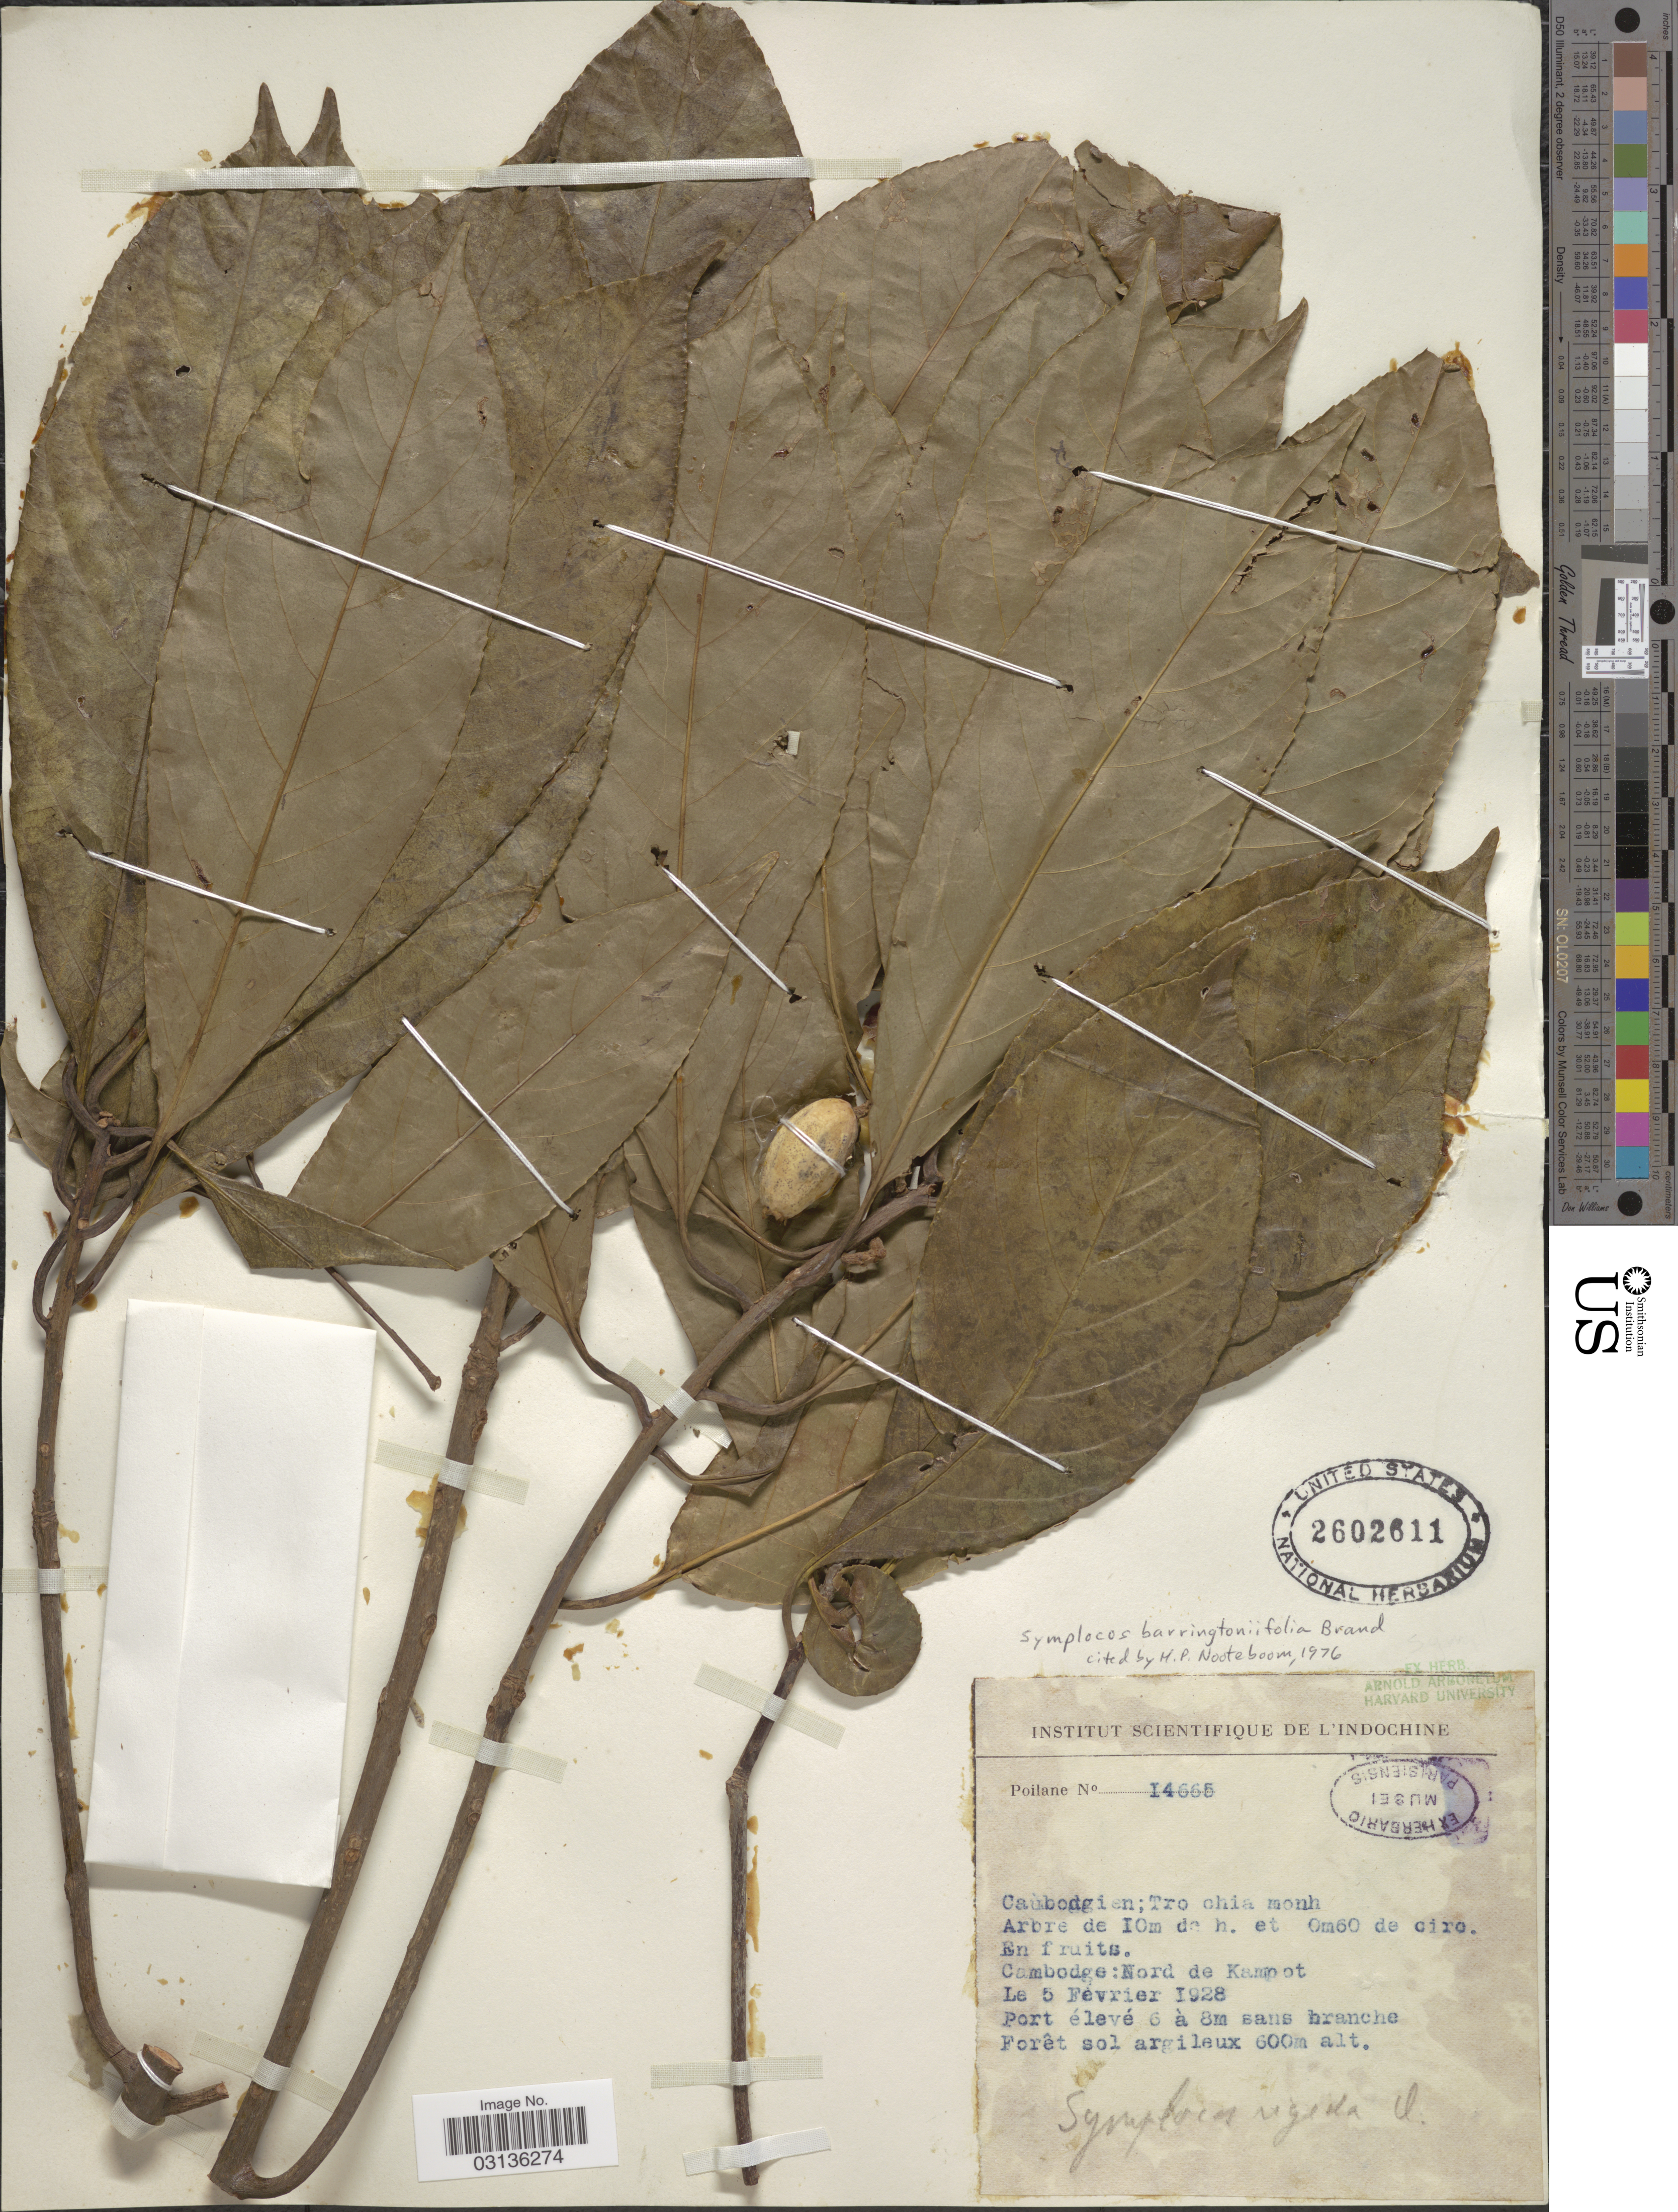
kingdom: Plantae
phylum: Tracheophyta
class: Magnoliopsida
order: Ericales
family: Symplocaceae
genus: Symplocos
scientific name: Symplocos barringtoniifolia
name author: Brand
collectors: -. Poilane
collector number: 14665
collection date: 1928-02-05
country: Cambodia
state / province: Kâmpât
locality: Cambodge: Nord de Kampot.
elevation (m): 600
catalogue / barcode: US 2602611